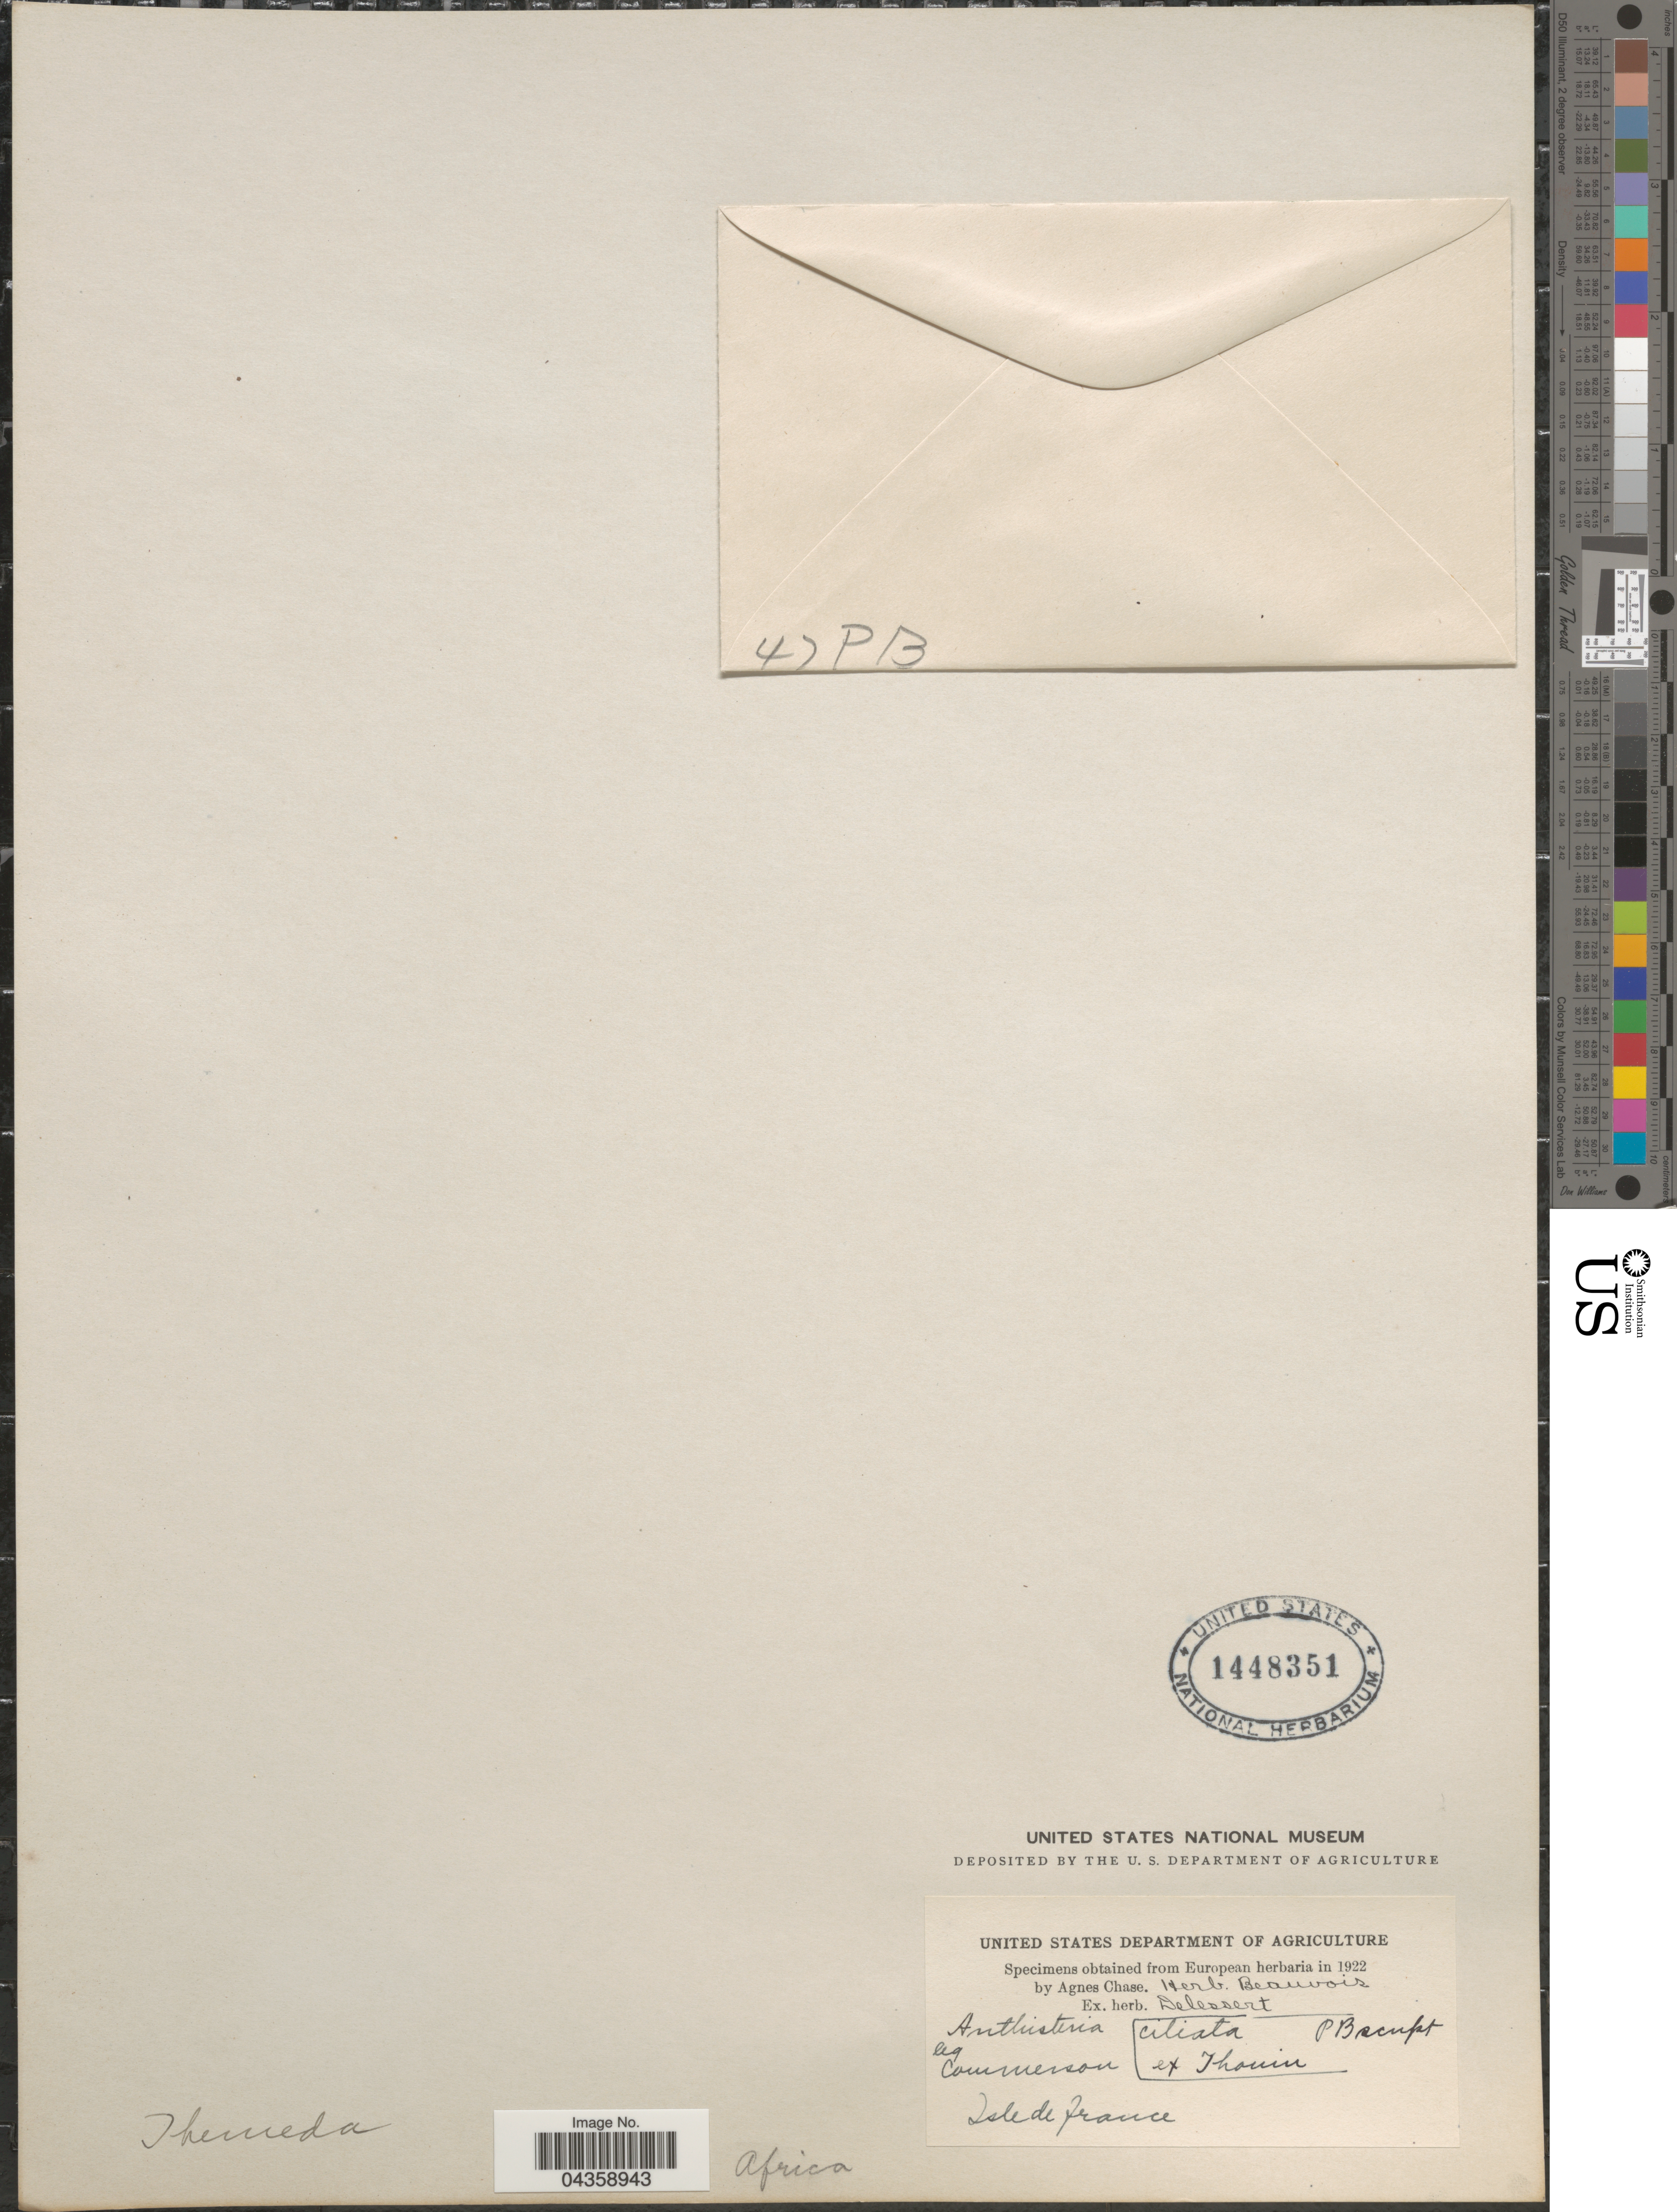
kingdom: Plantae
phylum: Tracheophyta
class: Liliopsida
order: Poales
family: Poaceae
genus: Themeda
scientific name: Themeda triandra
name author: Forssk.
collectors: ex herb. Delessert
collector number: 47PB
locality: Isle de france. Africa.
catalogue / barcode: US 1448351